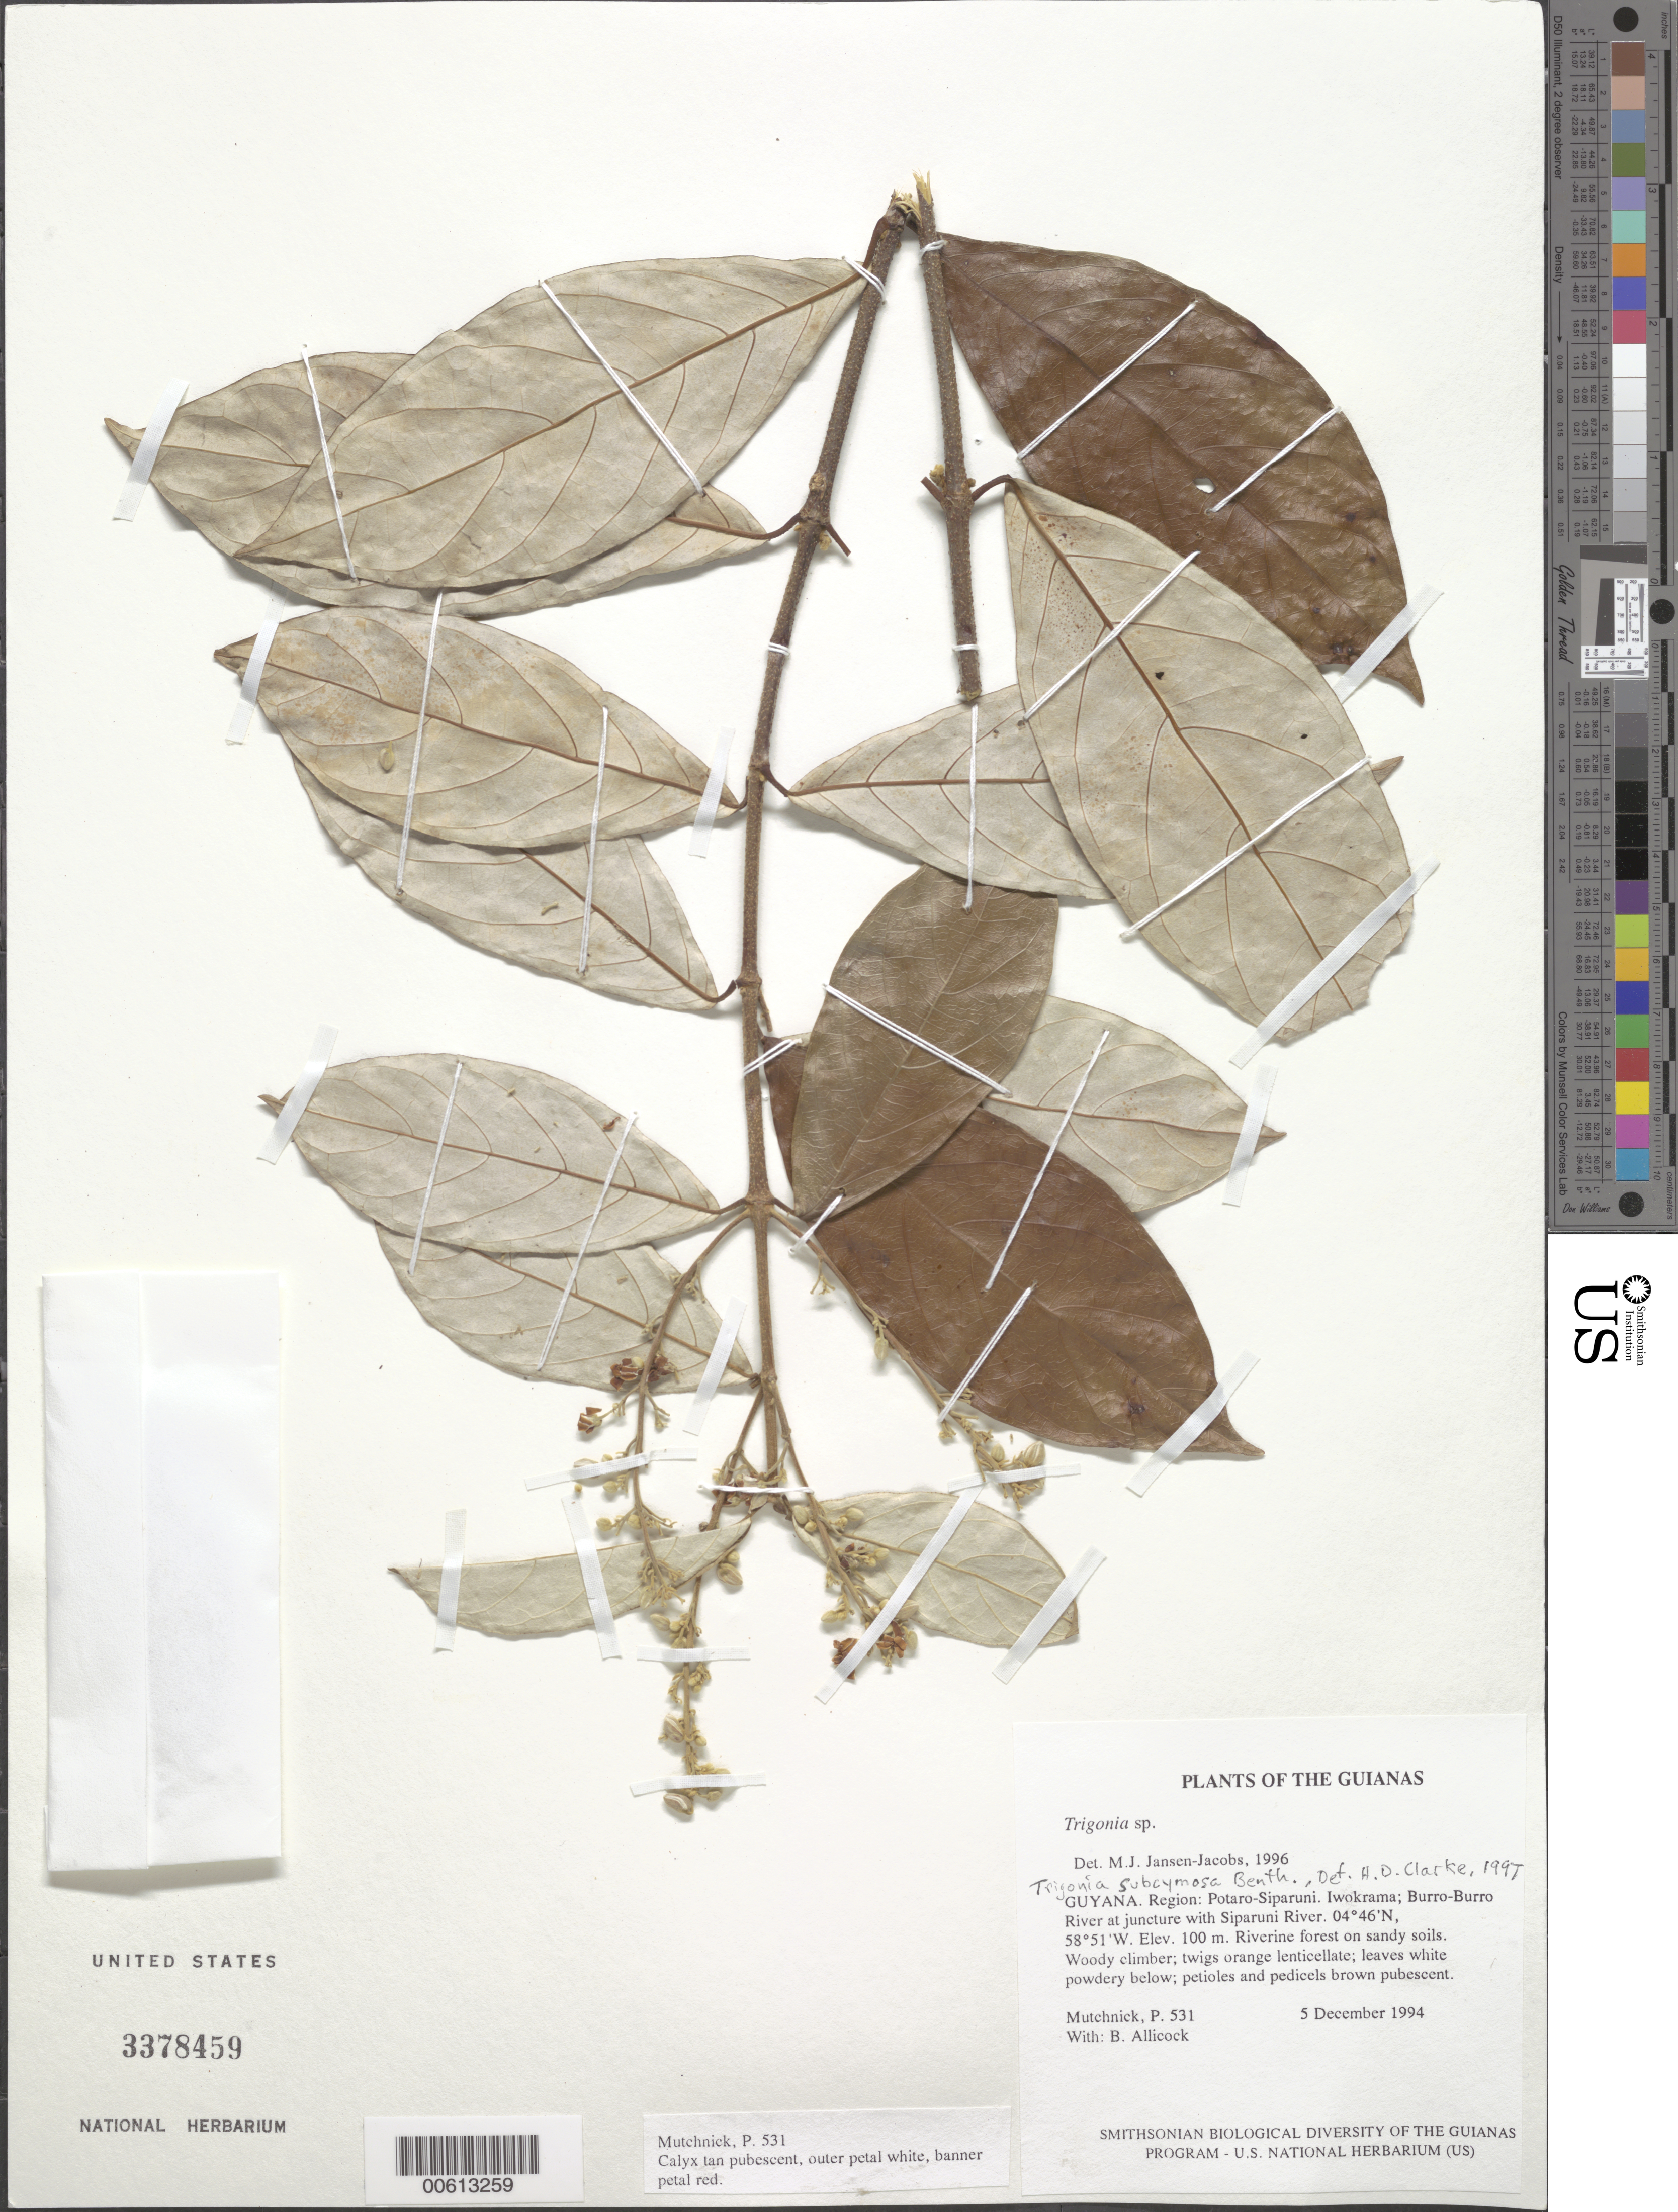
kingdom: Plantae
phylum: Tracheophyta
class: Magnoliopsida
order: Malpighiales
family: Trigoniaceae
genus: Trigonia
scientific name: Trigonia subcymosa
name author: Benth.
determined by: Clarke, H. D., University of North Carolina (Asheville)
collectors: P. Mutchnick & B. Allicock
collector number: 531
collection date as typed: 5 December 1994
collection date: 1994-12-05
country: Guyana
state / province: Potaro-Siparuni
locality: Iwokrama; Burro-Burro River at juncture with Siparuni River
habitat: Riverine forest on sandy soils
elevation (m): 100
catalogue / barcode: US 3378459